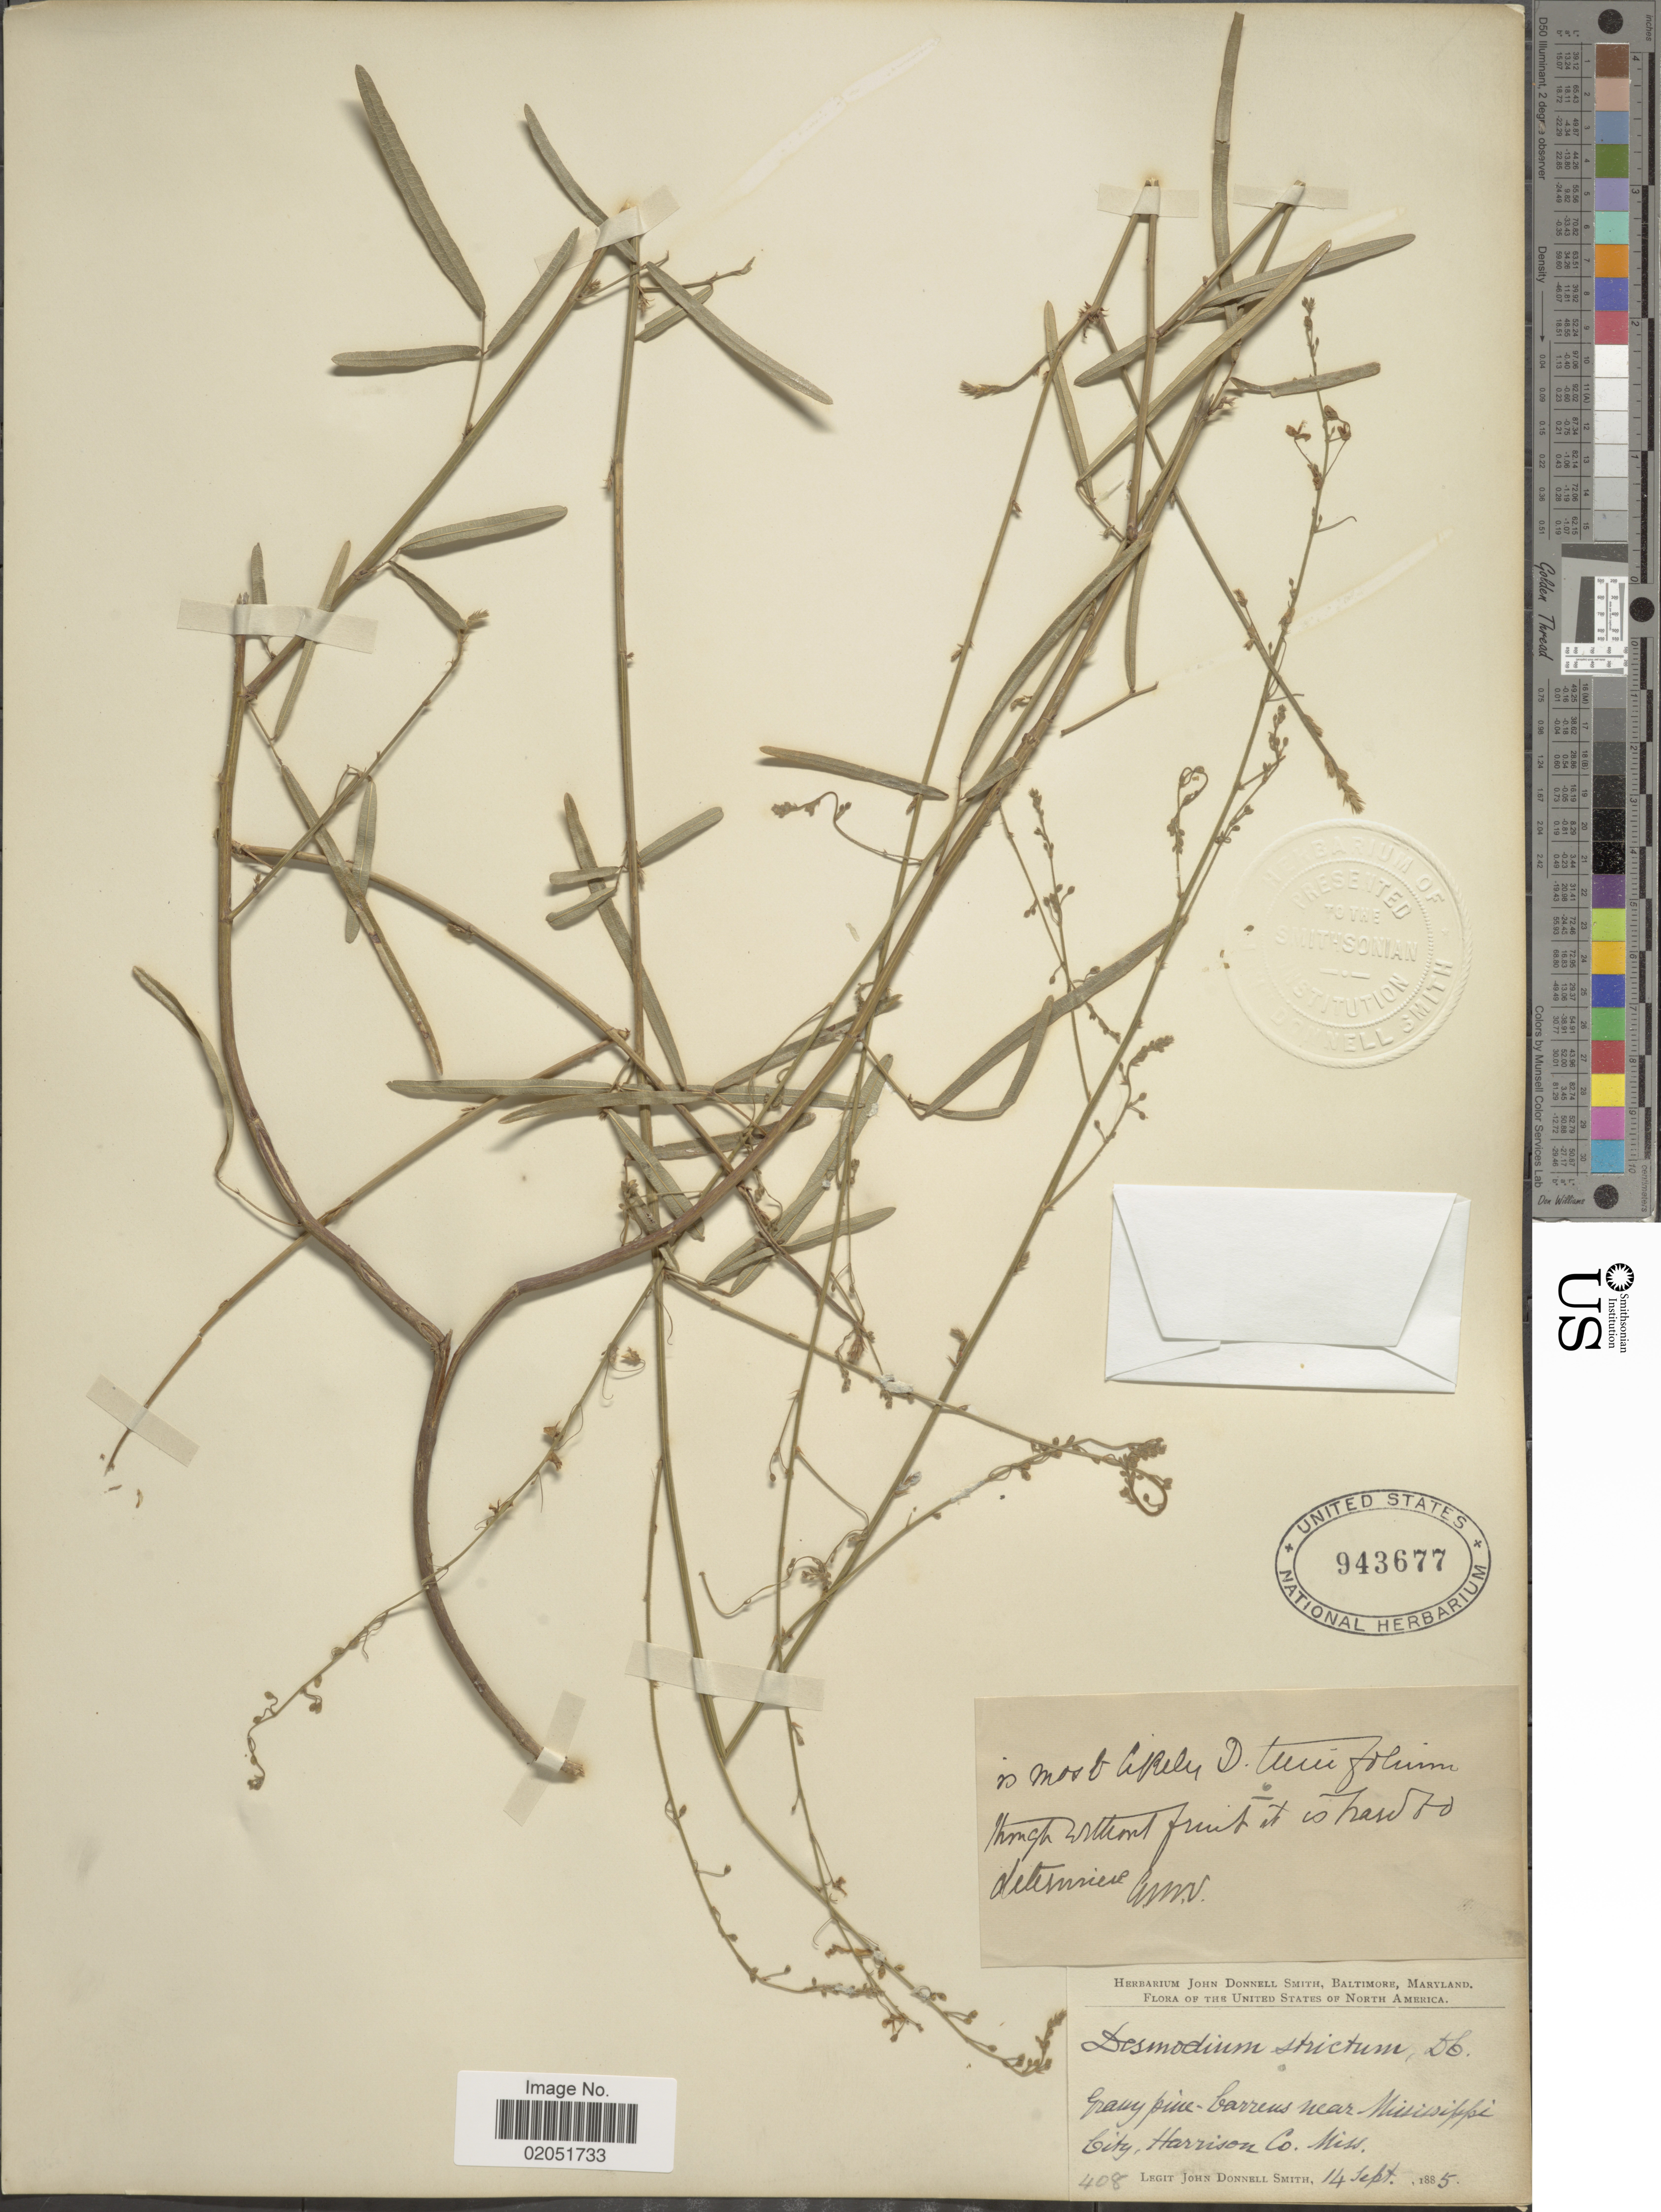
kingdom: Plantae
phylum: Tracheophyta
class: Magnoliopsida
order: Fabales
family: Fabaceae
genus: Desmodium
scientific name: Desmodium tenuifolium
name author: Torr. & A. Gray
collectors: J. Donnell Smith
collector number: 408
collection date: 1885-09-14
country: United States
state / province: Mississippi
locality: Grassy pine barrens, near Mississippi City, Harrison Co., Miss.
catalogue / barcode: US 943677